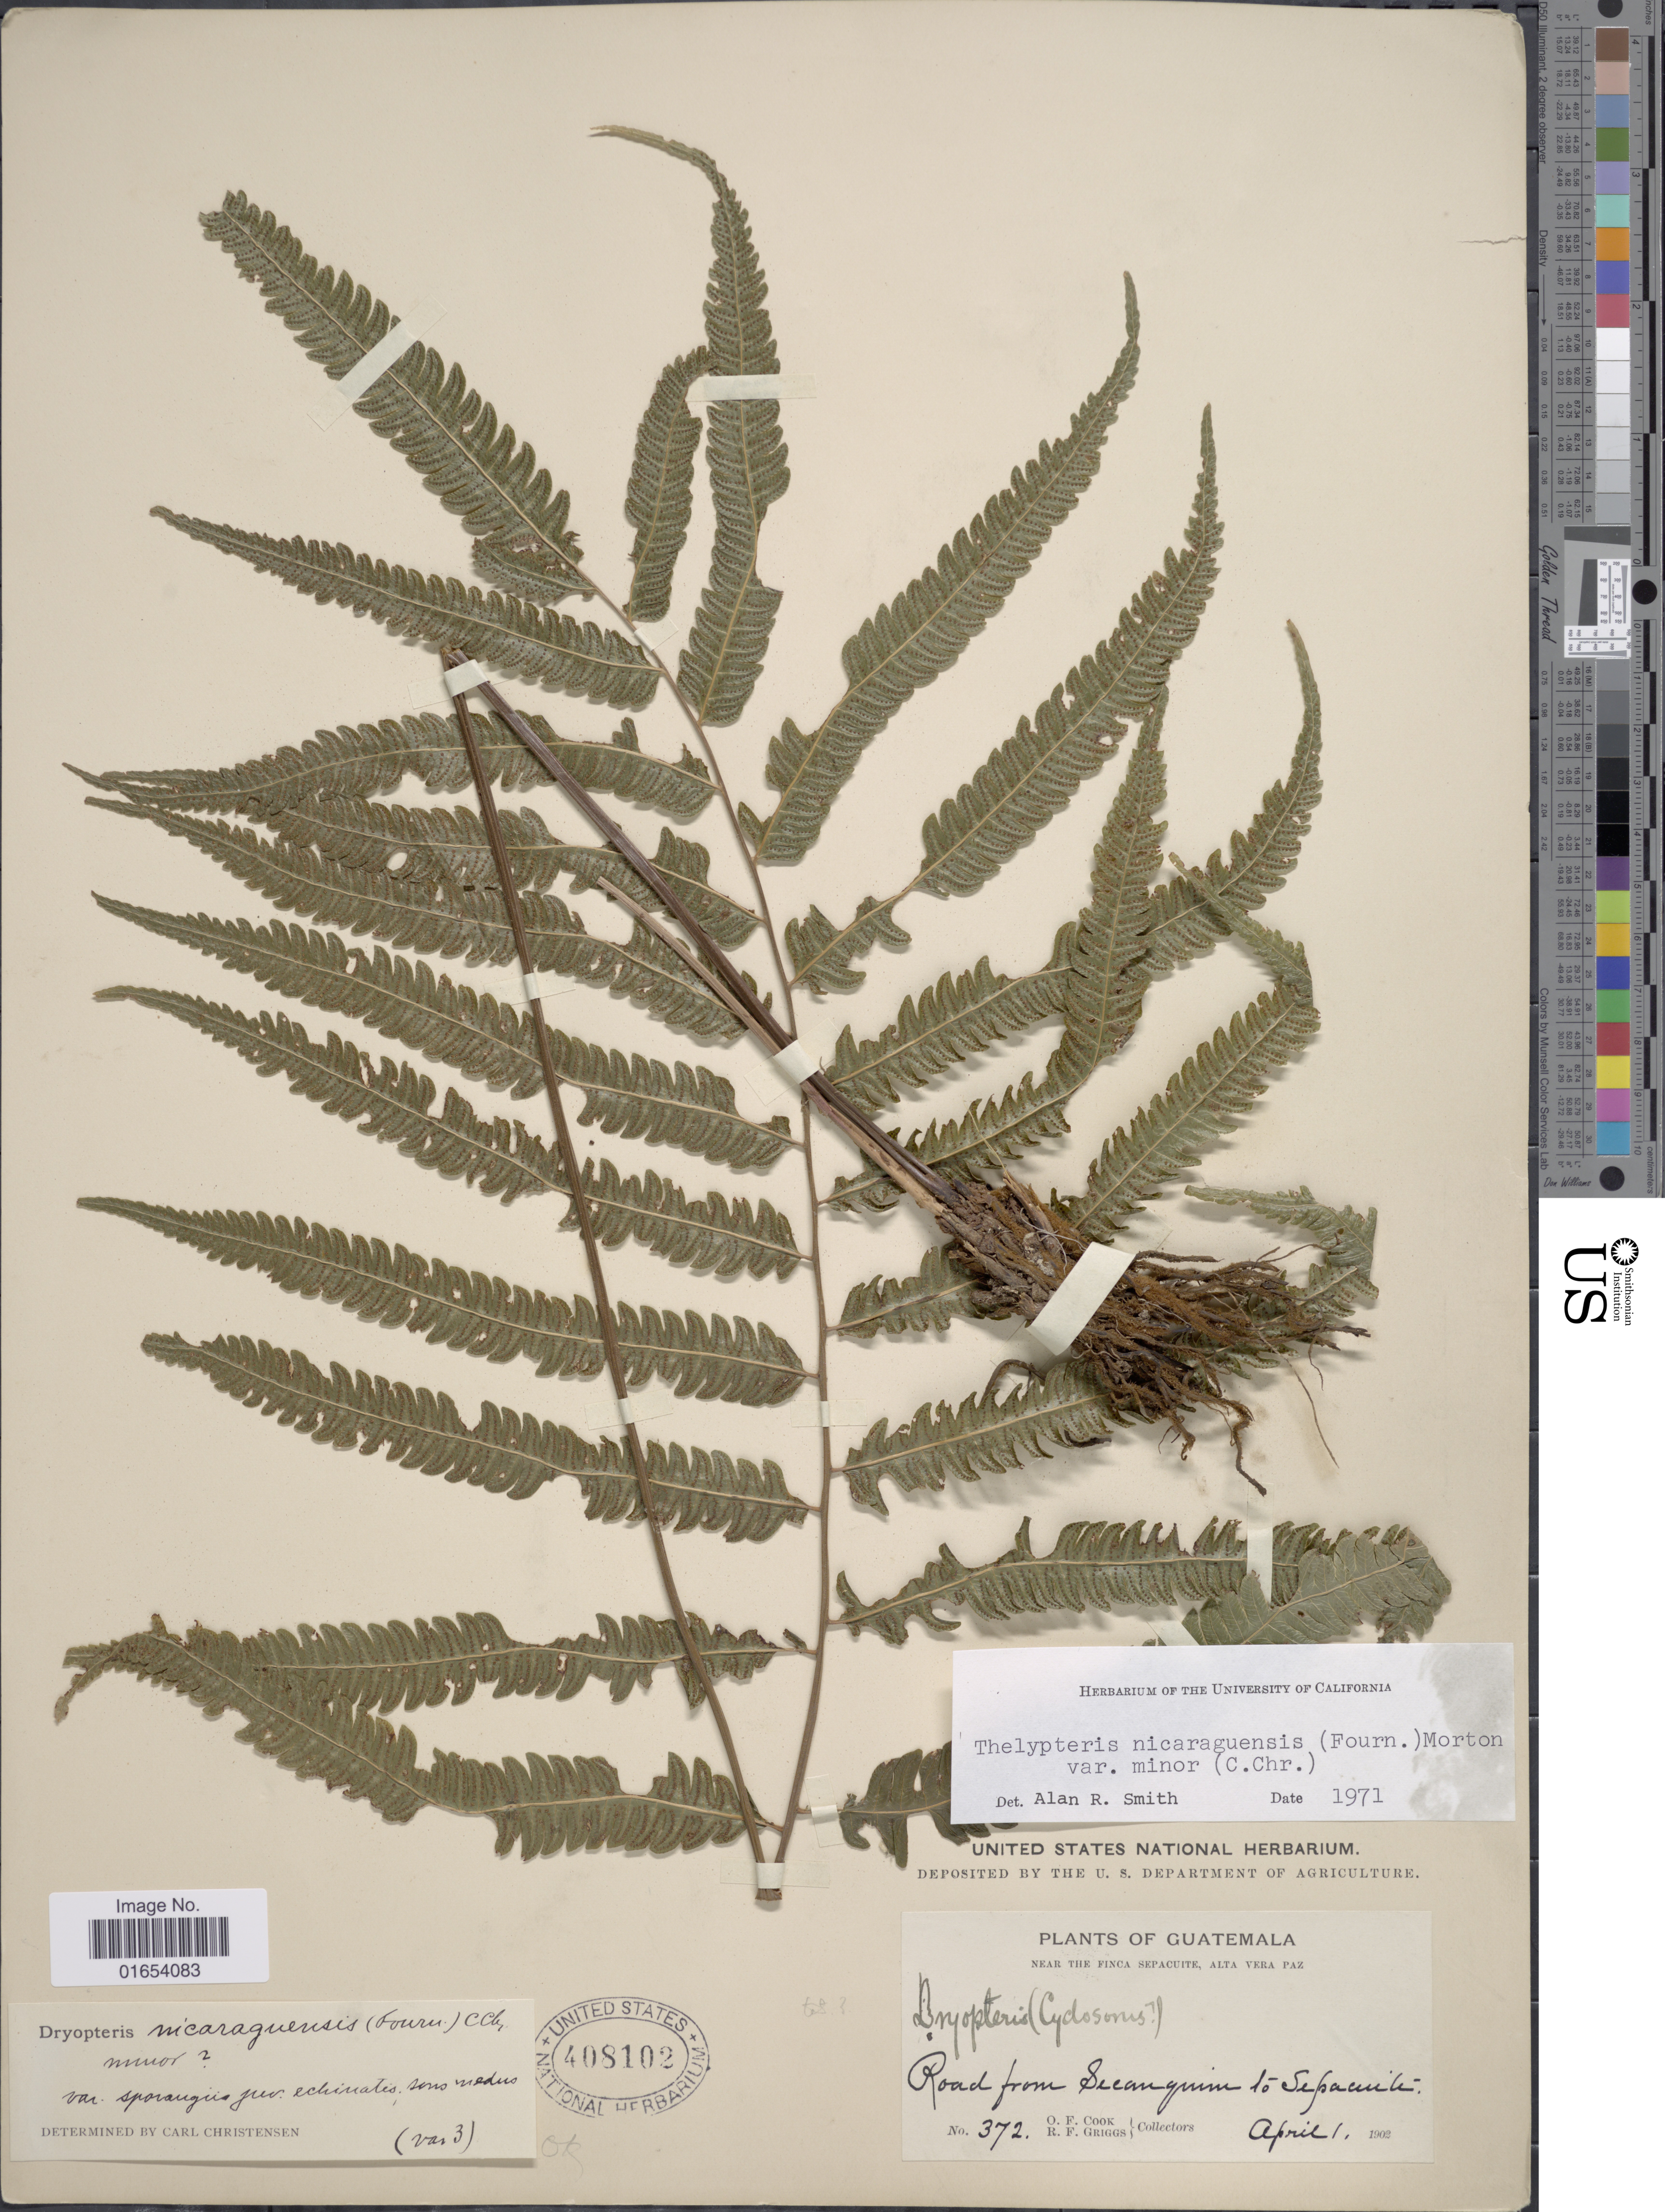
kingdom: Plantae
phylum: Tracheophyta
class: Polypodiopsida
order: Polypodiales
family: Thelypteridaceae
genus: Goniopteris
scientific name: Goniopteris minor (C. Chr.) comb. nov., ined 2015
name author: (C. Chr.)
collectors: O. F. Cook & R. F. Griggs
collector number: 372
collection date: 1902-04-01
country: Guatemala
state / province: Alta Verapaz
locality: Guatemala, near the Finca Sepacuite, Alta Vera Paz, road from Secanquim to Sepacuite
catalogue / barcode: US 408102